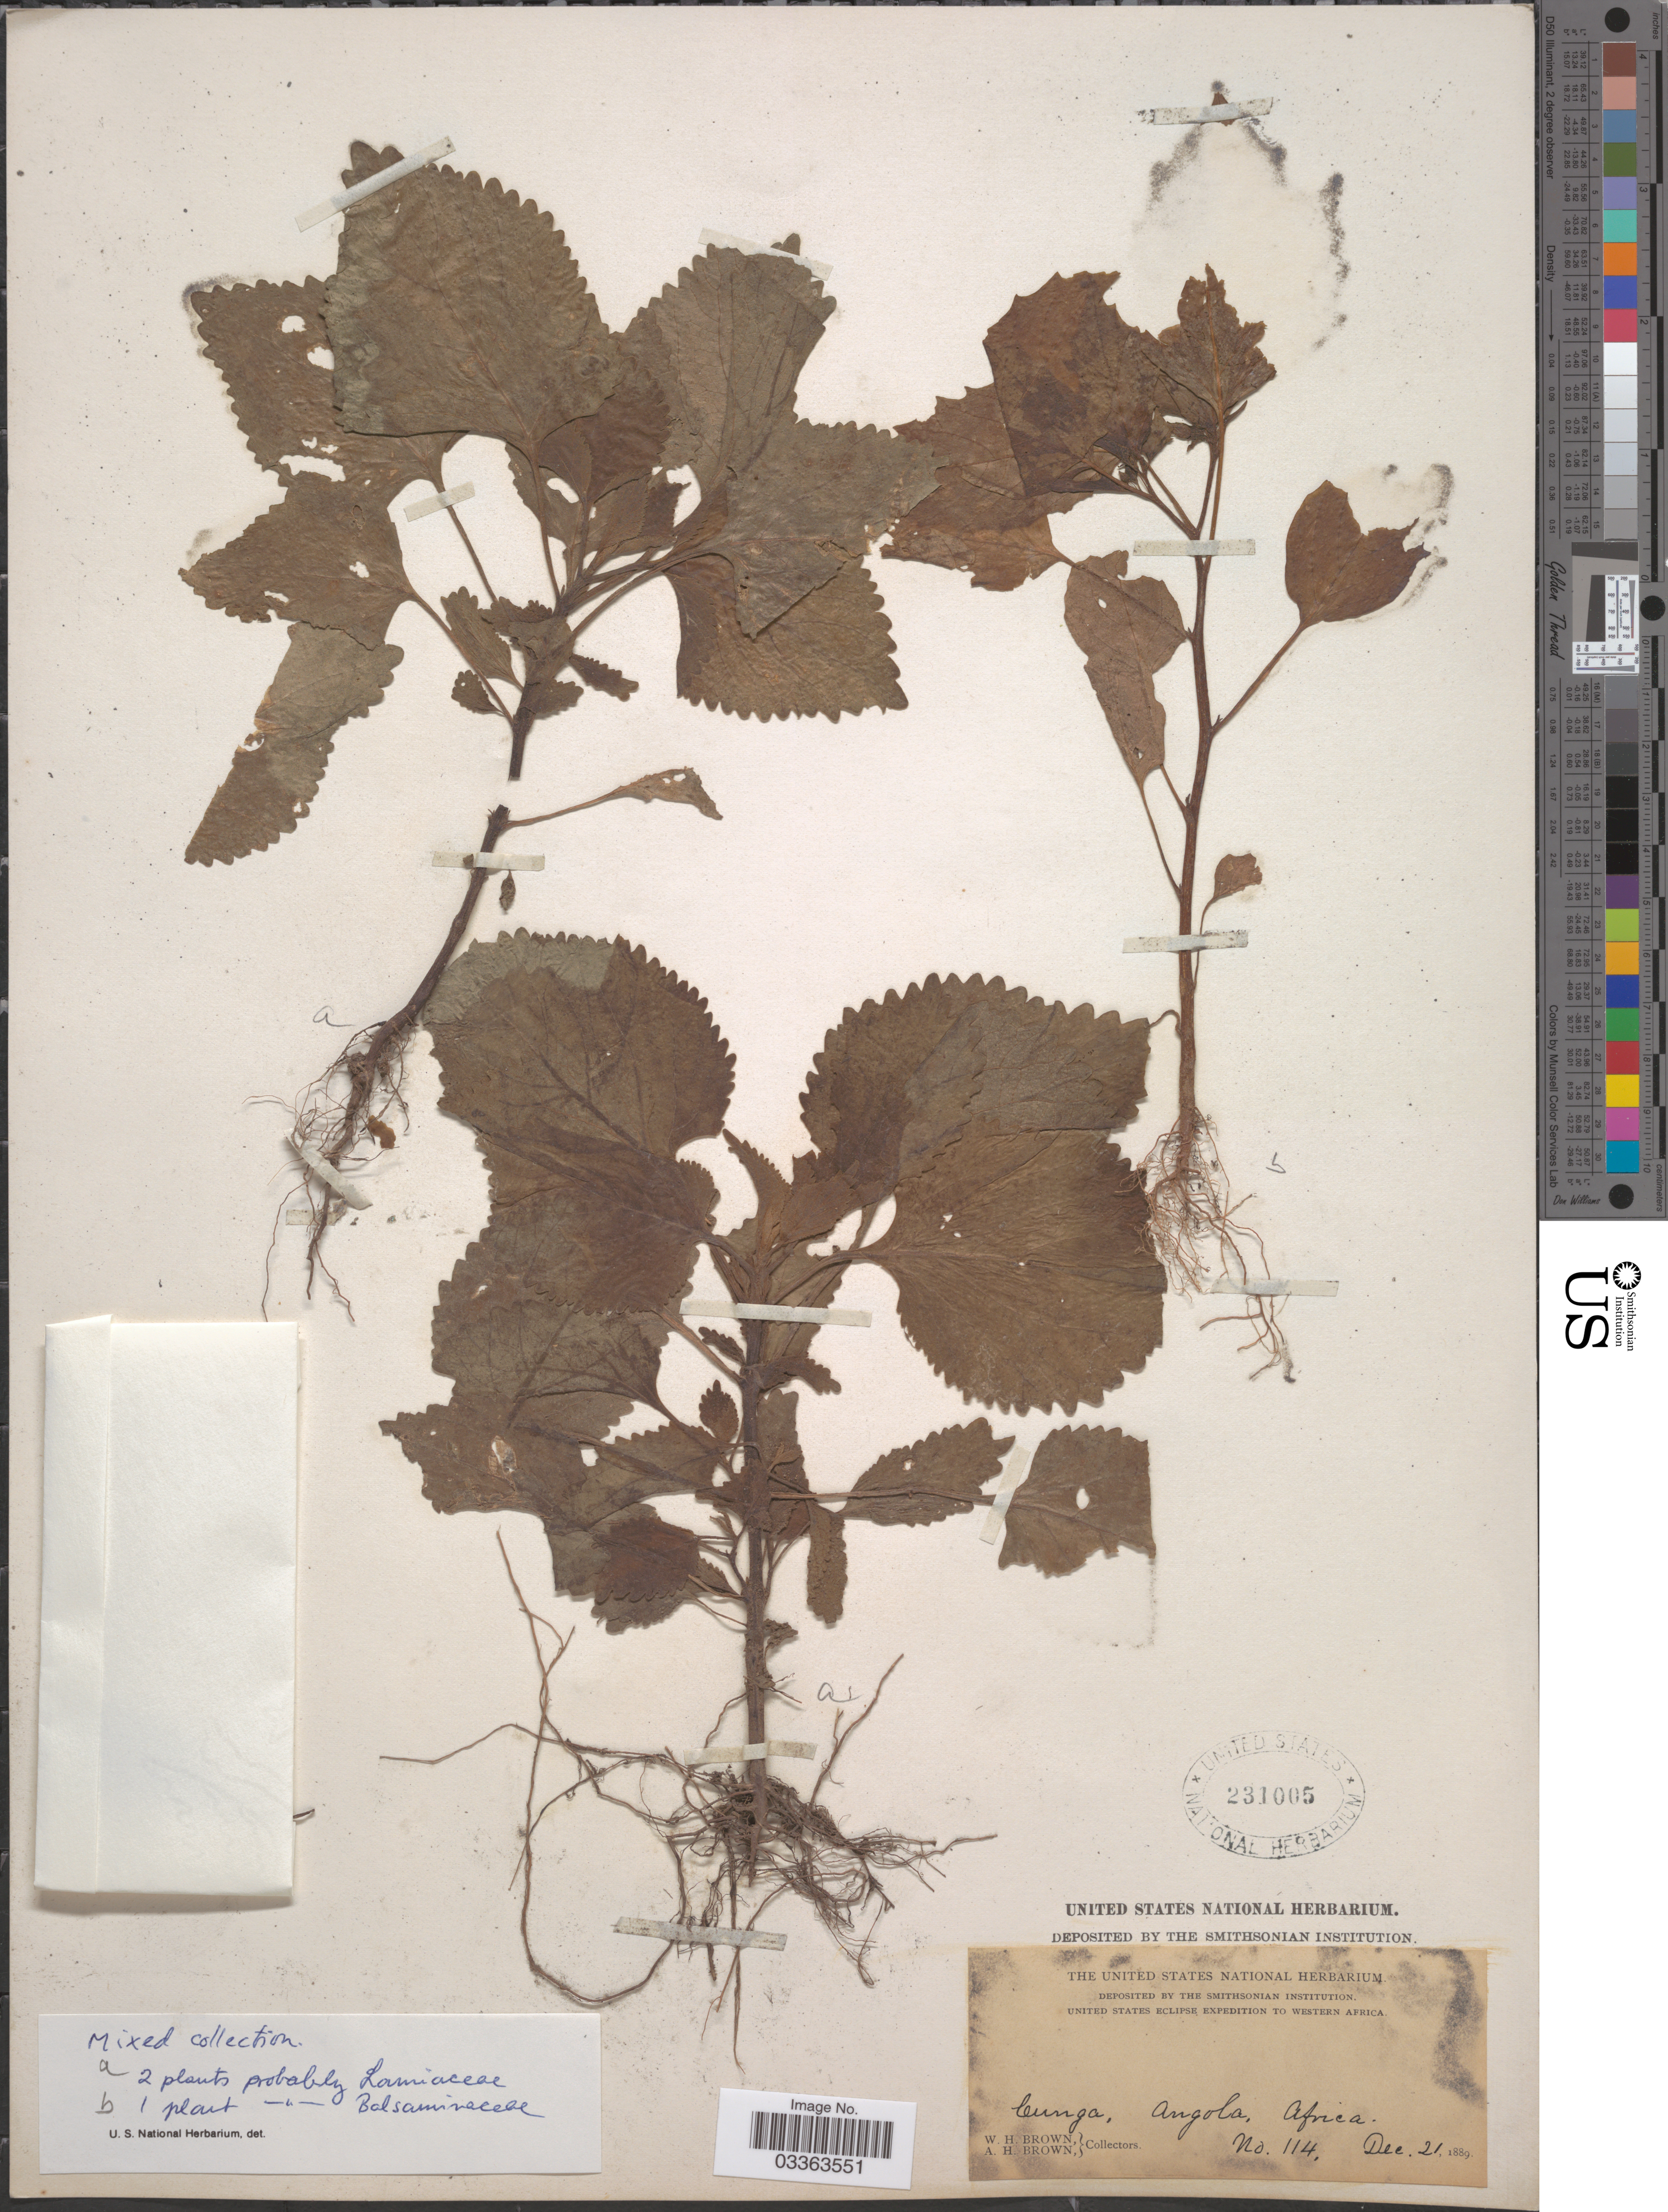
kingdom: Plantae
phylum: Tracheophyta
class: Magnoliopsida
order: Ericales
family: Balsaminaceae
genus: Impatiens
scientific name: Impatiens sp.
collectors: W. H. Brown & A. H. Brown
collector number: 114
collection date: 1889-12-21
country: Angola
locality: Western Africa, Cunga.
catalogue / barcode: US 231005